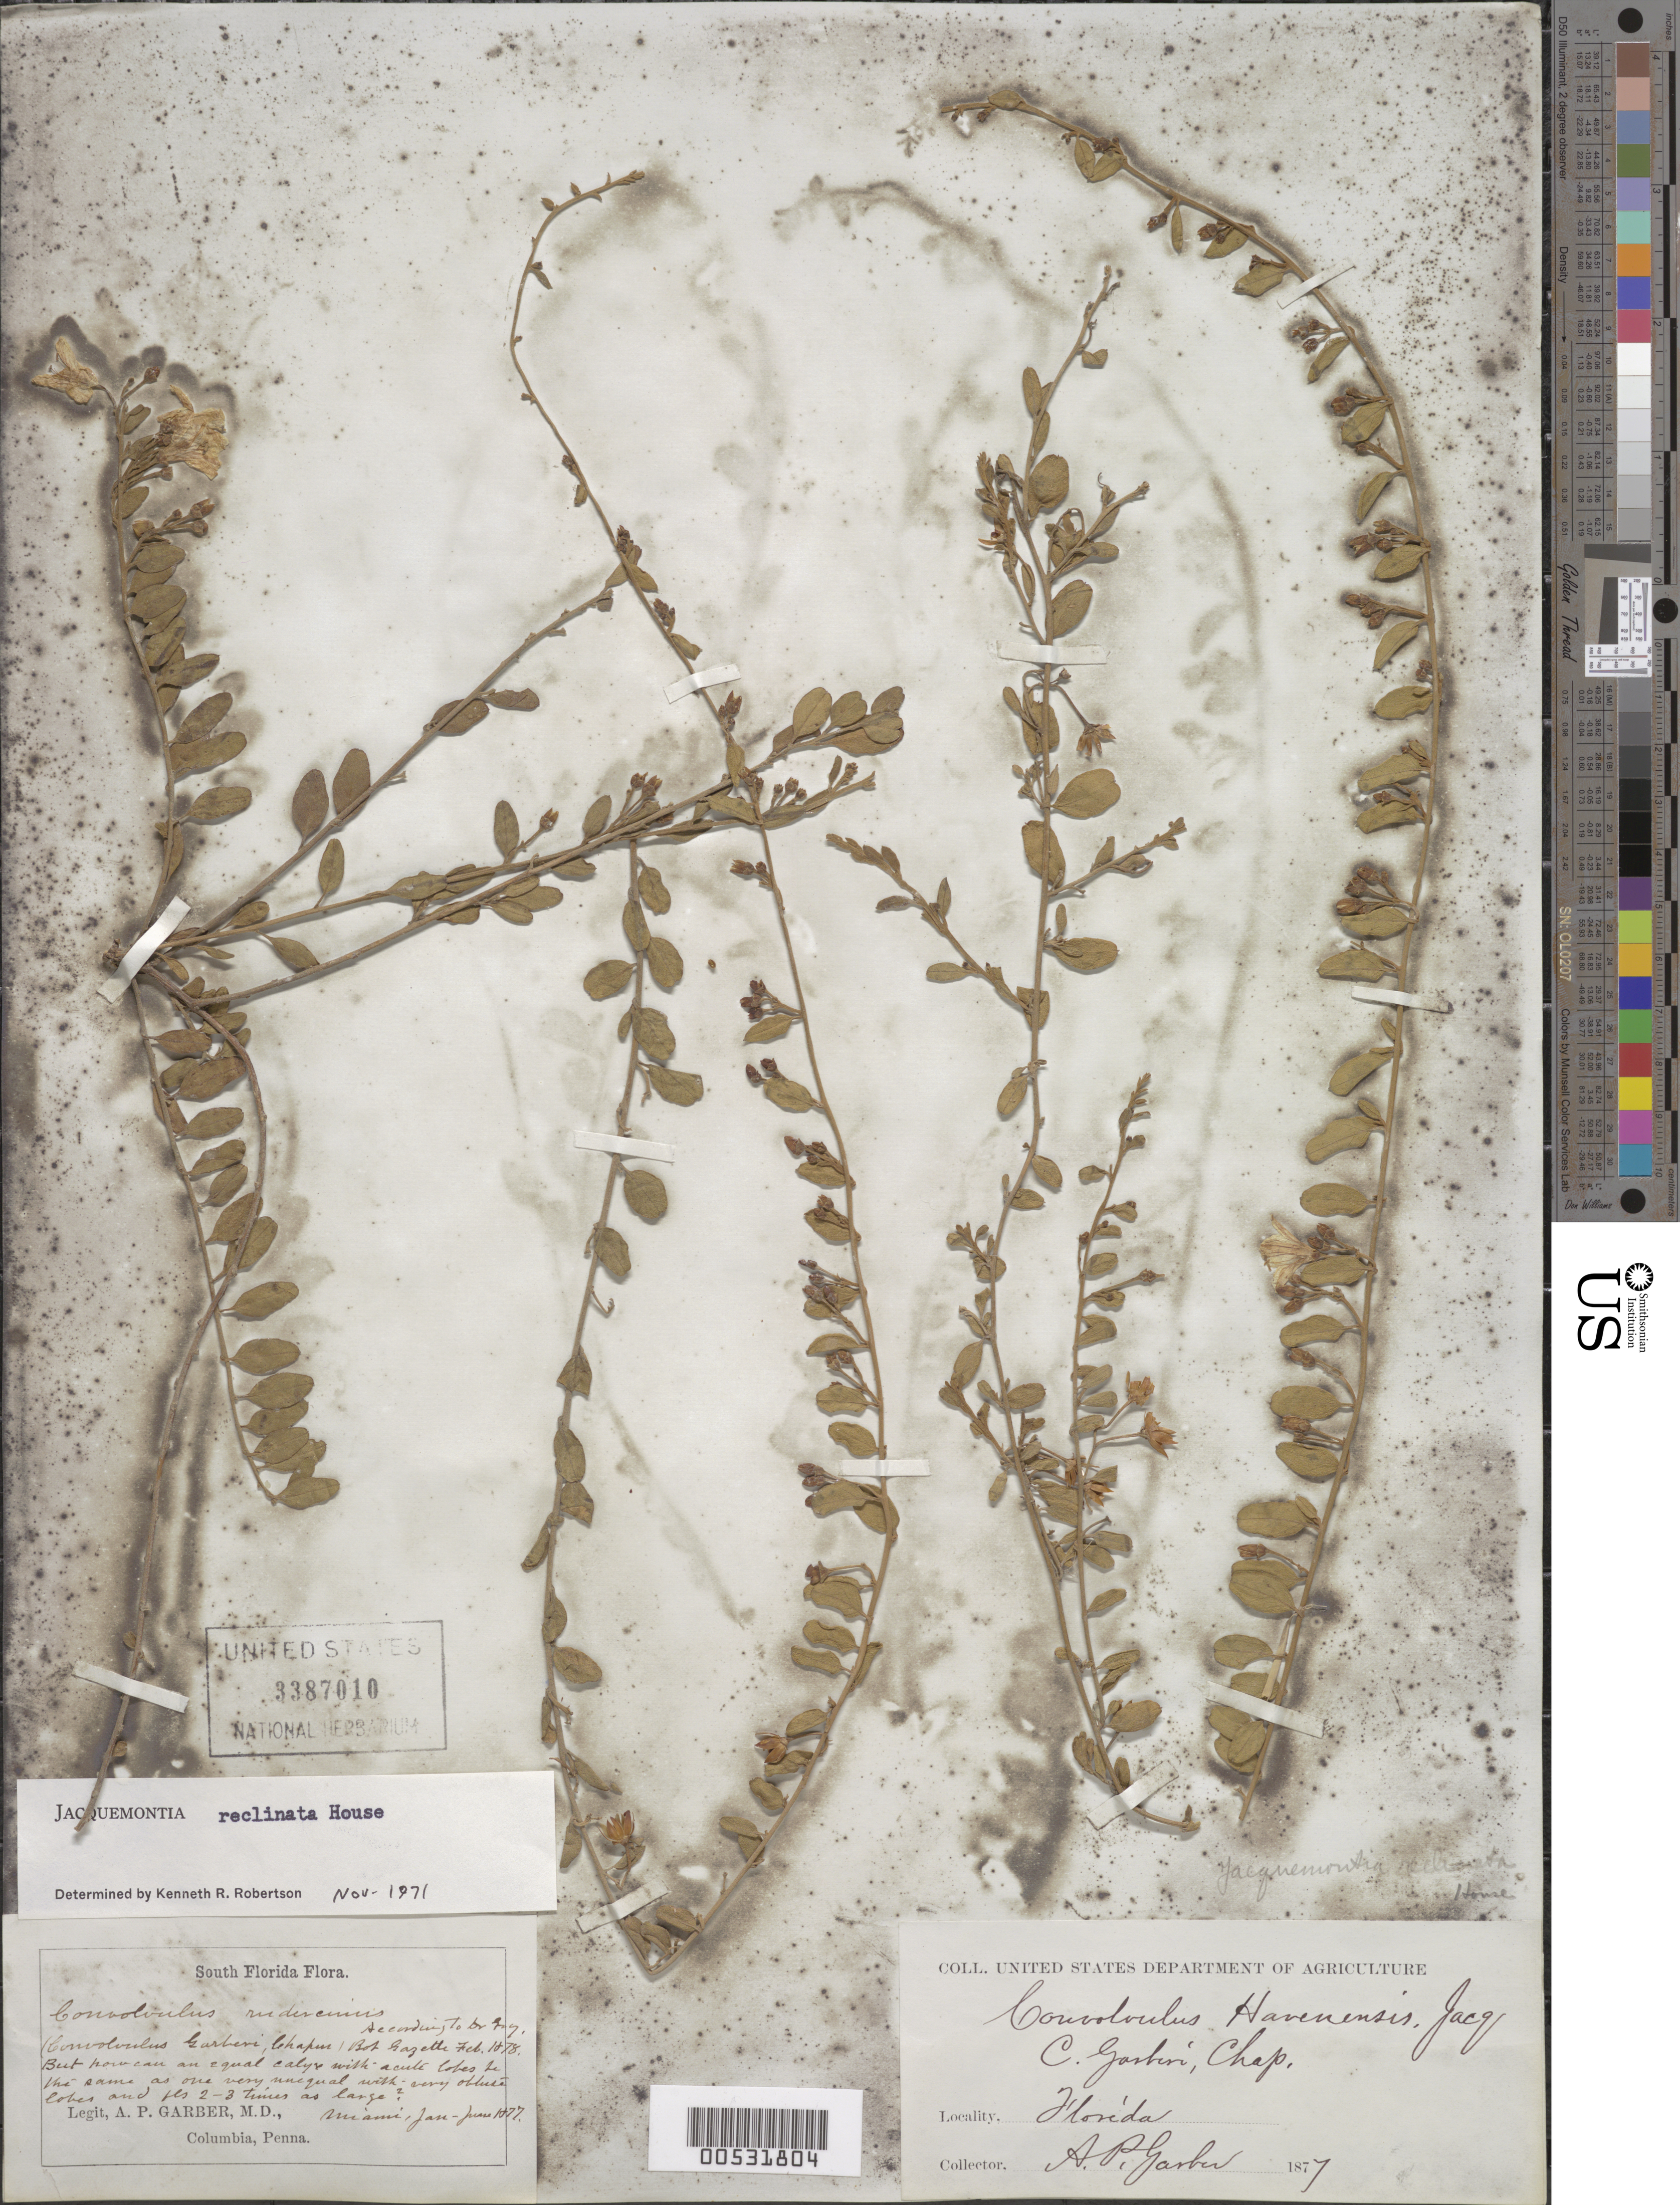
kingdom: Plantae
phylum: Tracheophyta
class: Magnoliopsida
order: Solanales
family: Convolvulaceae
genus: Jacquemontia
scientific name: Jacquemontia reclinata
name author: House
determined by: Robertson, K. R.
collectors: A. P. Garber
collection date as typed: Jan 1877 to -- Jun 1877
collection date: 1877-01/1877-06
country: United States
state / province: Florida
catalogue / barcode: US 3387010